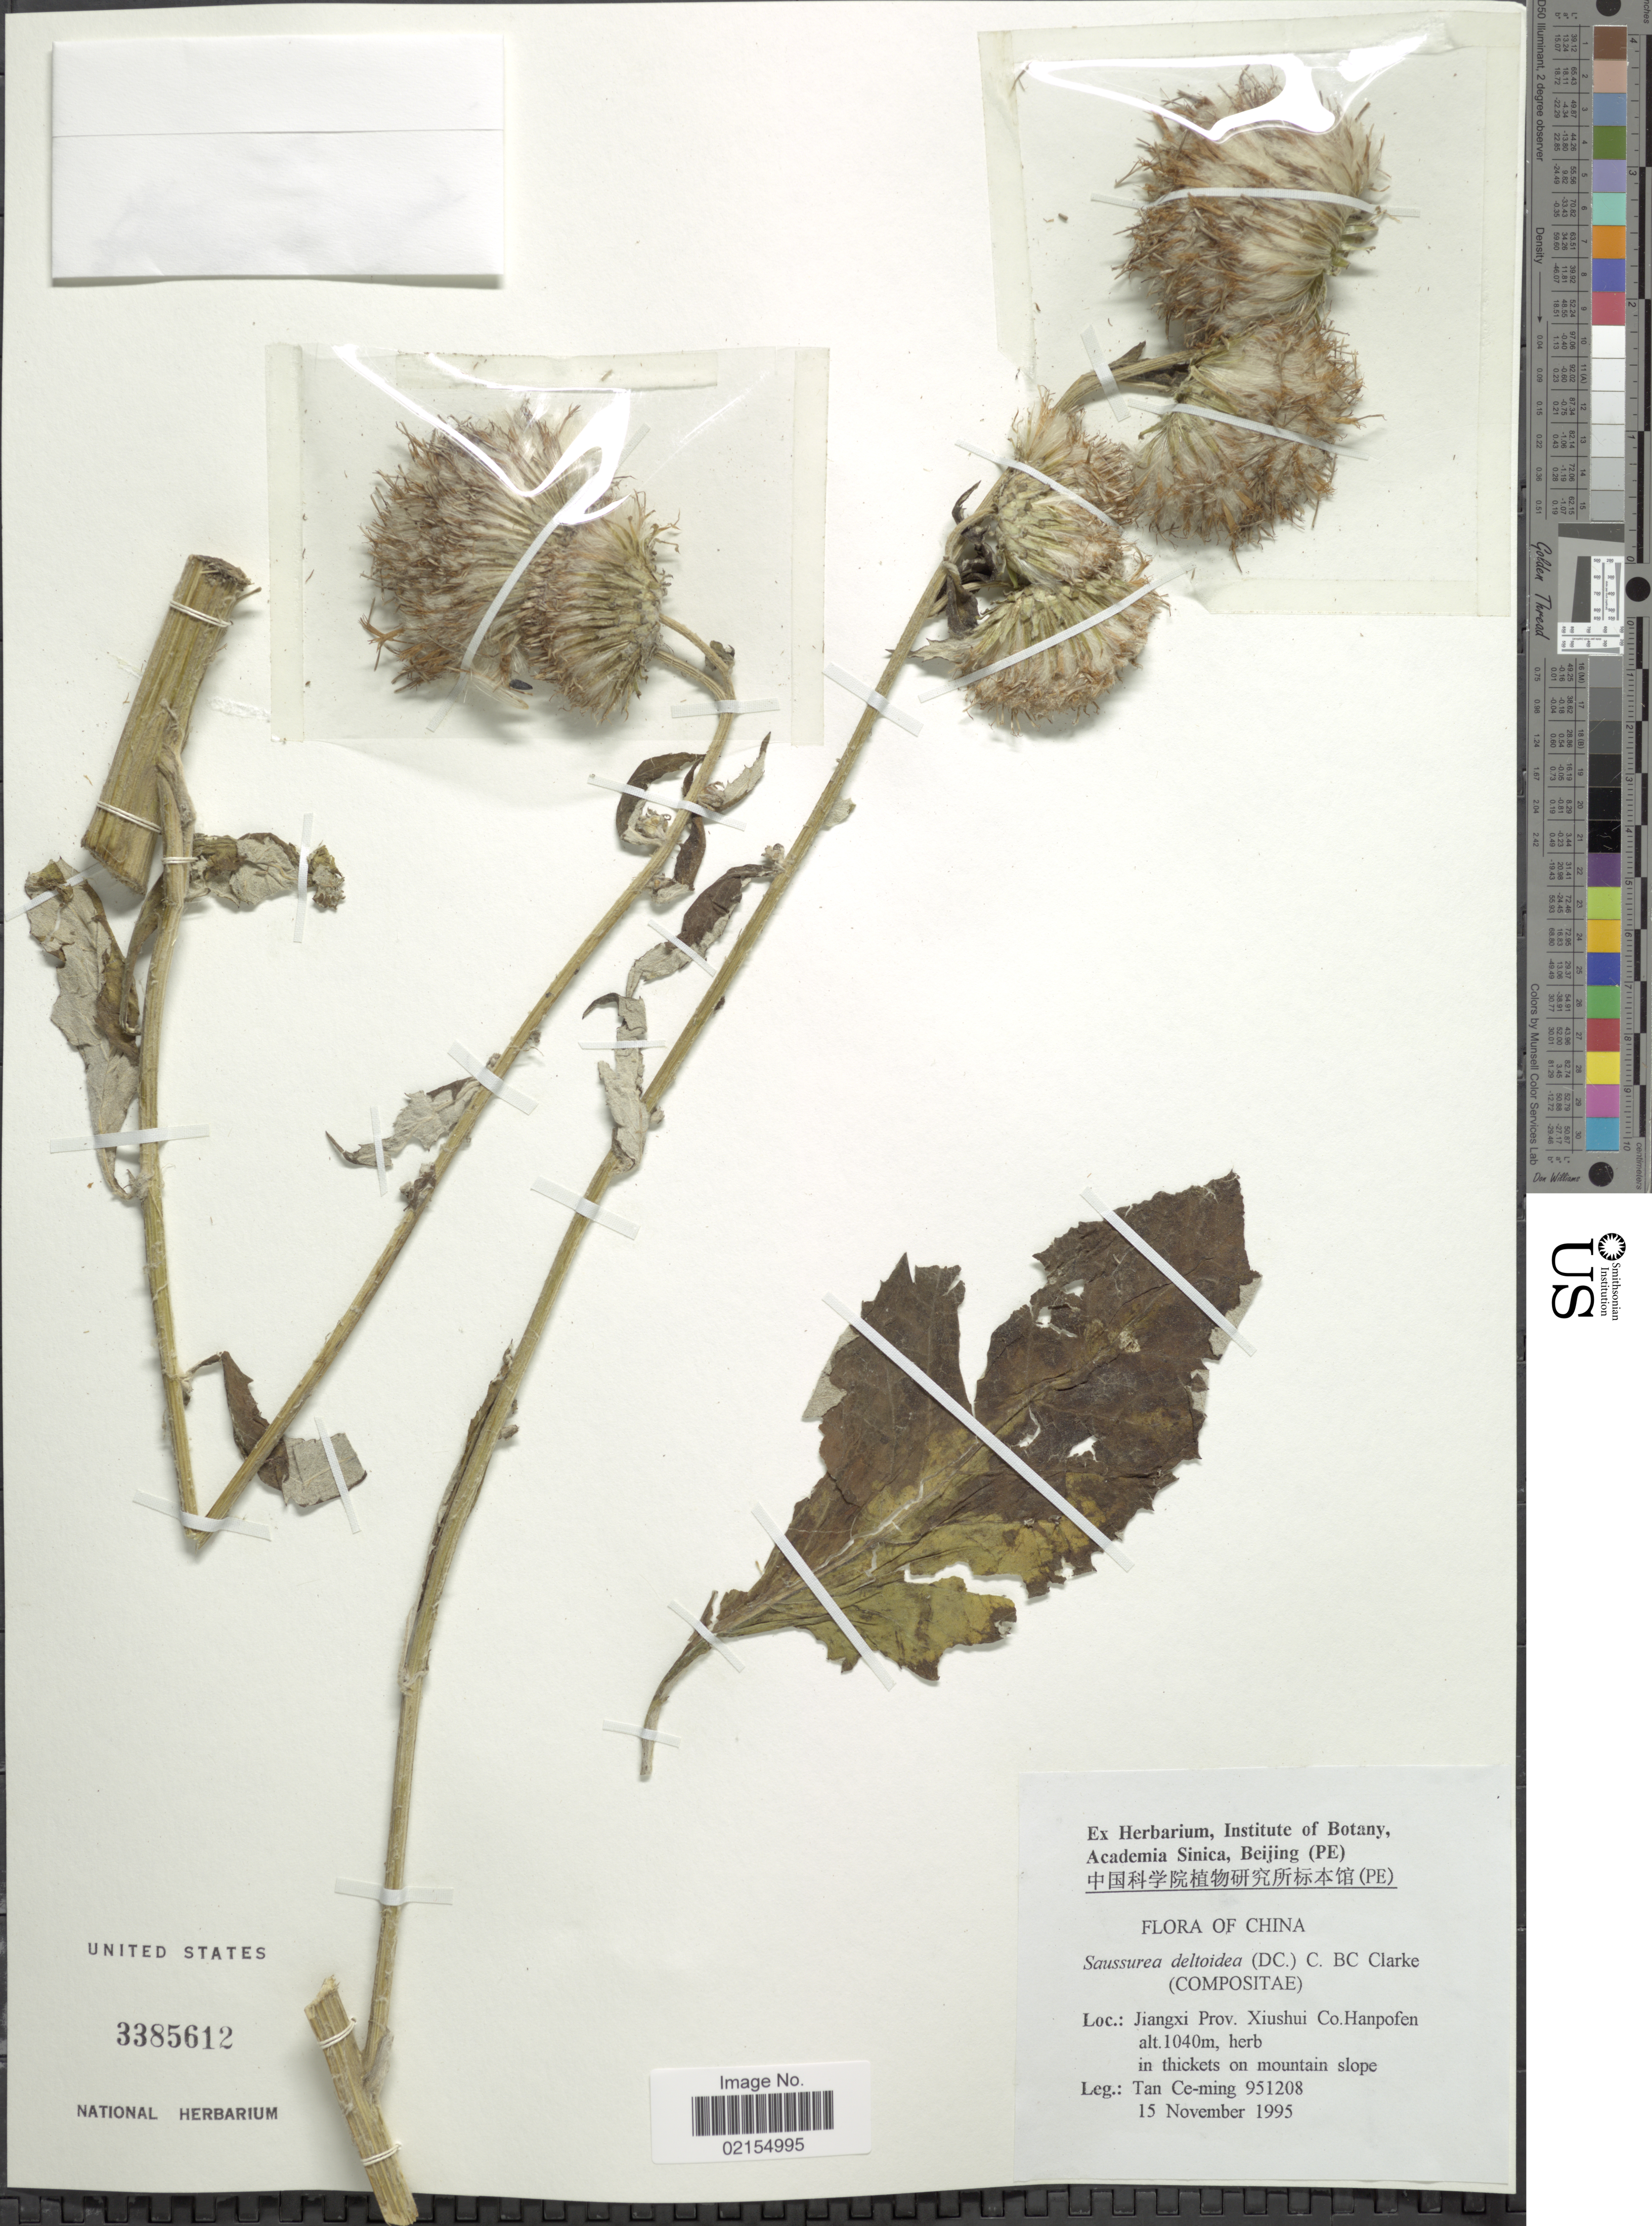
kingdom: Plantae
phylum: Tracheophyta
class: Magnoliopsida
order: Asterales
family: Asteraceae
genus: Himalaiella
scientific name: Himalaiella deltoidea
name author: (DC.) Raab-Straube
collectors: T. Ce-ming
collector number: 951208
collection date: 1995-11-15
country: China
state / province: Jiangxi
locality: Jiangxi Prov., Xiushui Co. Hanpofen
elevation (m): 1040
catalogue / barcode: US 3385612